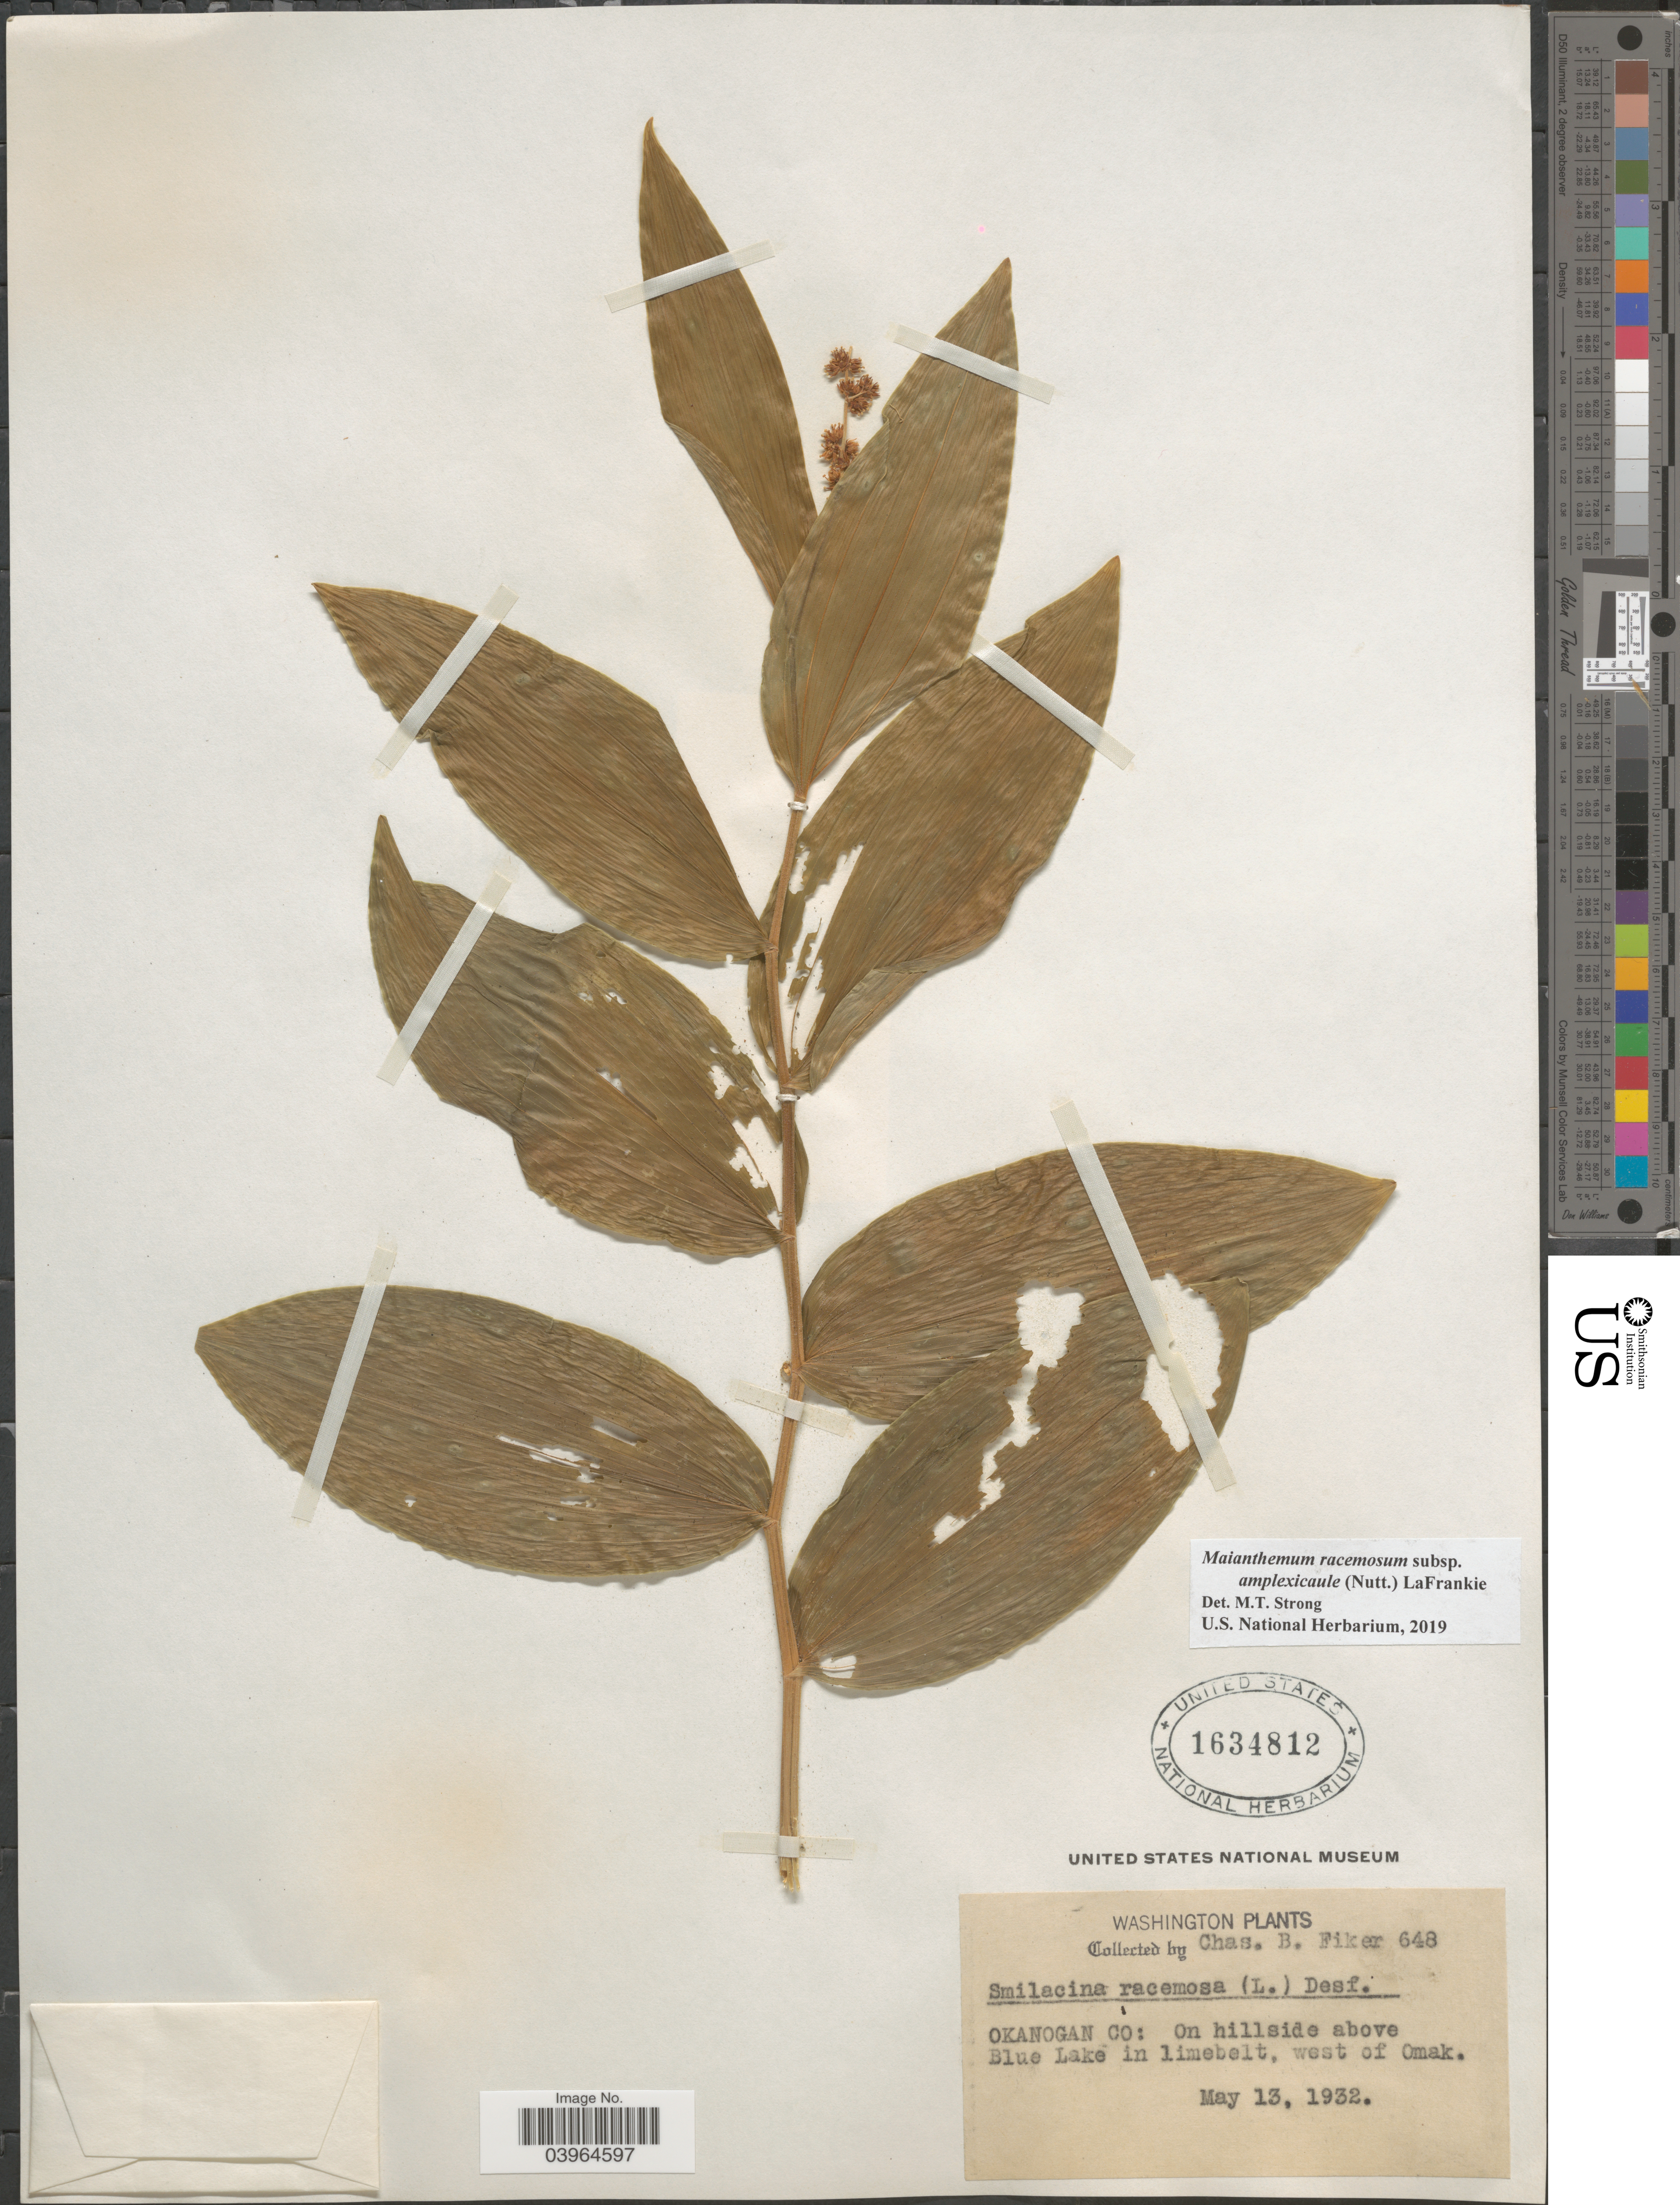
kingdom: Plantae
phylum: Tracheophyta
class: Liliopsida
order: Asparagales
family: Asparagaceae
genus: Maianthemum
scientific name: Maianthemum racemosum subsp. amplexicaule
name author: (Nutt.) LaFrankie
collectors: C. Fiker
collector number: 648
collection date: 1932-05-13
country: United States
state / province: Washington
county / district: Okanogan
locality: Okanogan Co: On hillside above Blue Lake in limebelt, west of Omak.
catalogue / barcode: US 1634812